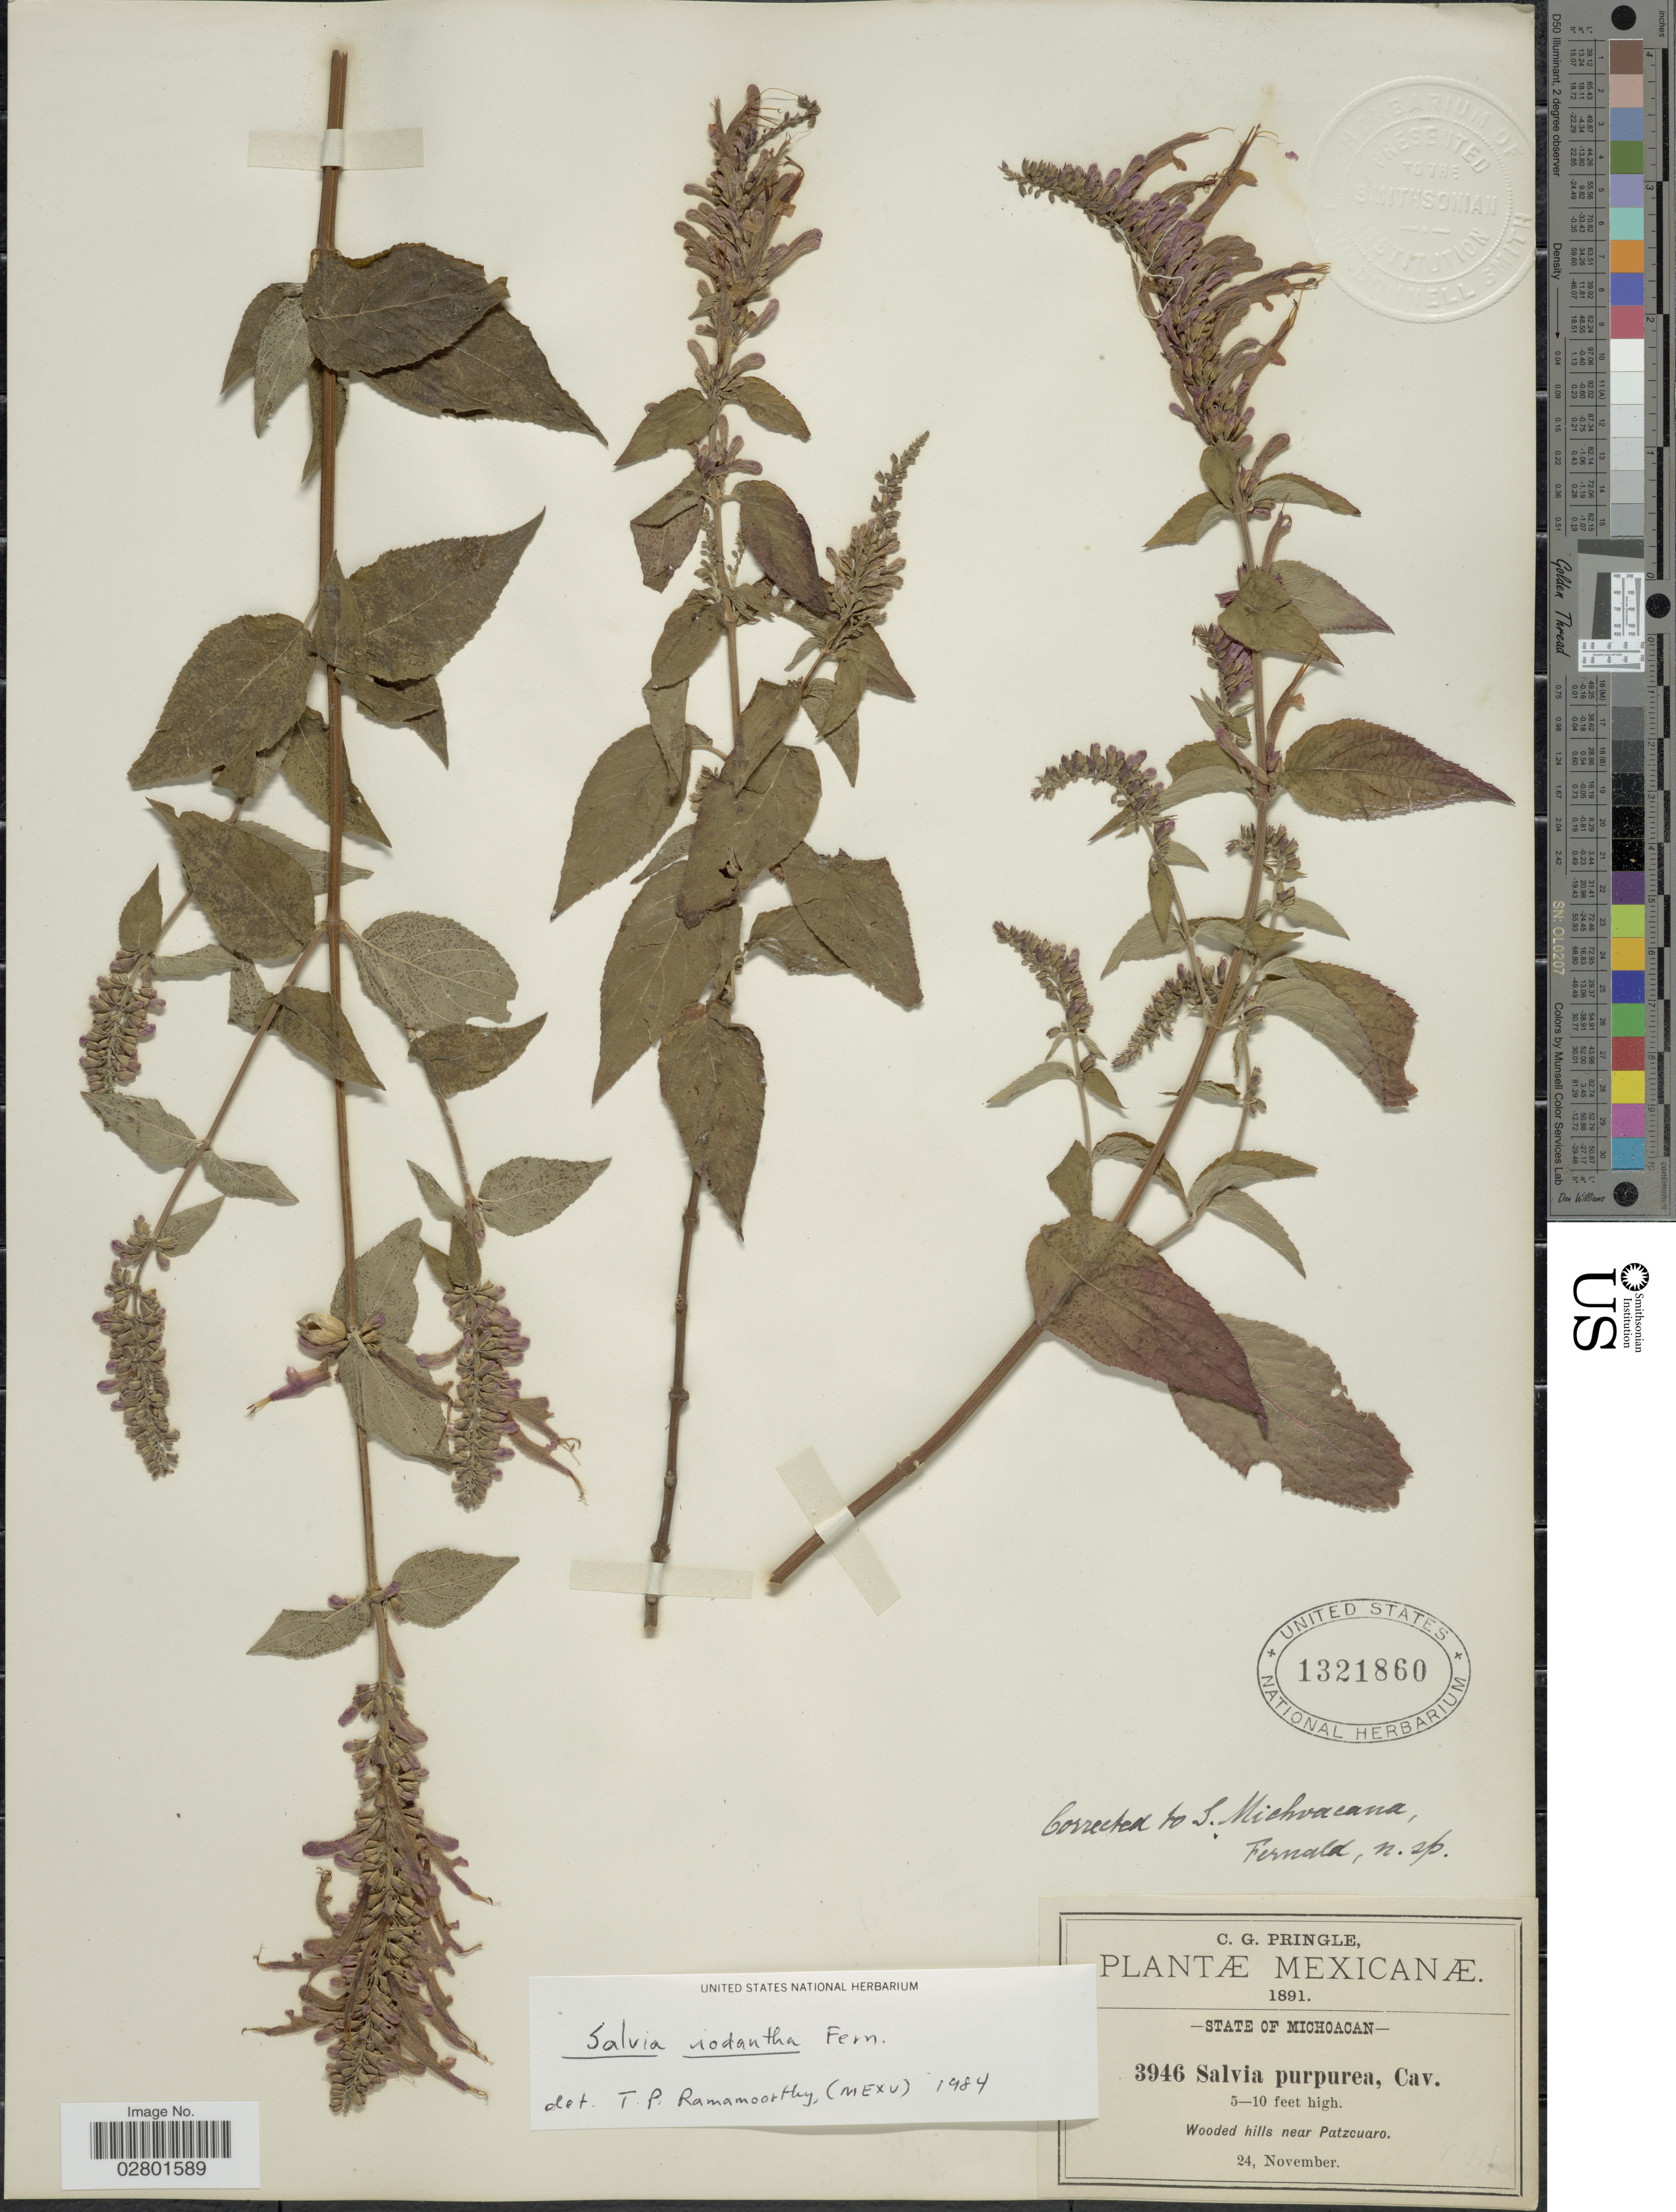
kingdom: Plantae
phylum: Tracheophyta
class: Magnoliopsida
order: Lamiales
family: Lamiaceae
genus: Salvia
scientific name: Salvia iodantha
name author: Fernald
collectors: C. G. Pringle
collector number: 3946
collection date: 1891-11-24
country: Mexico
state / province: Michoacán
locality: Wooded hills near Patzcuaro.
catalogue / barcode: US 1321860